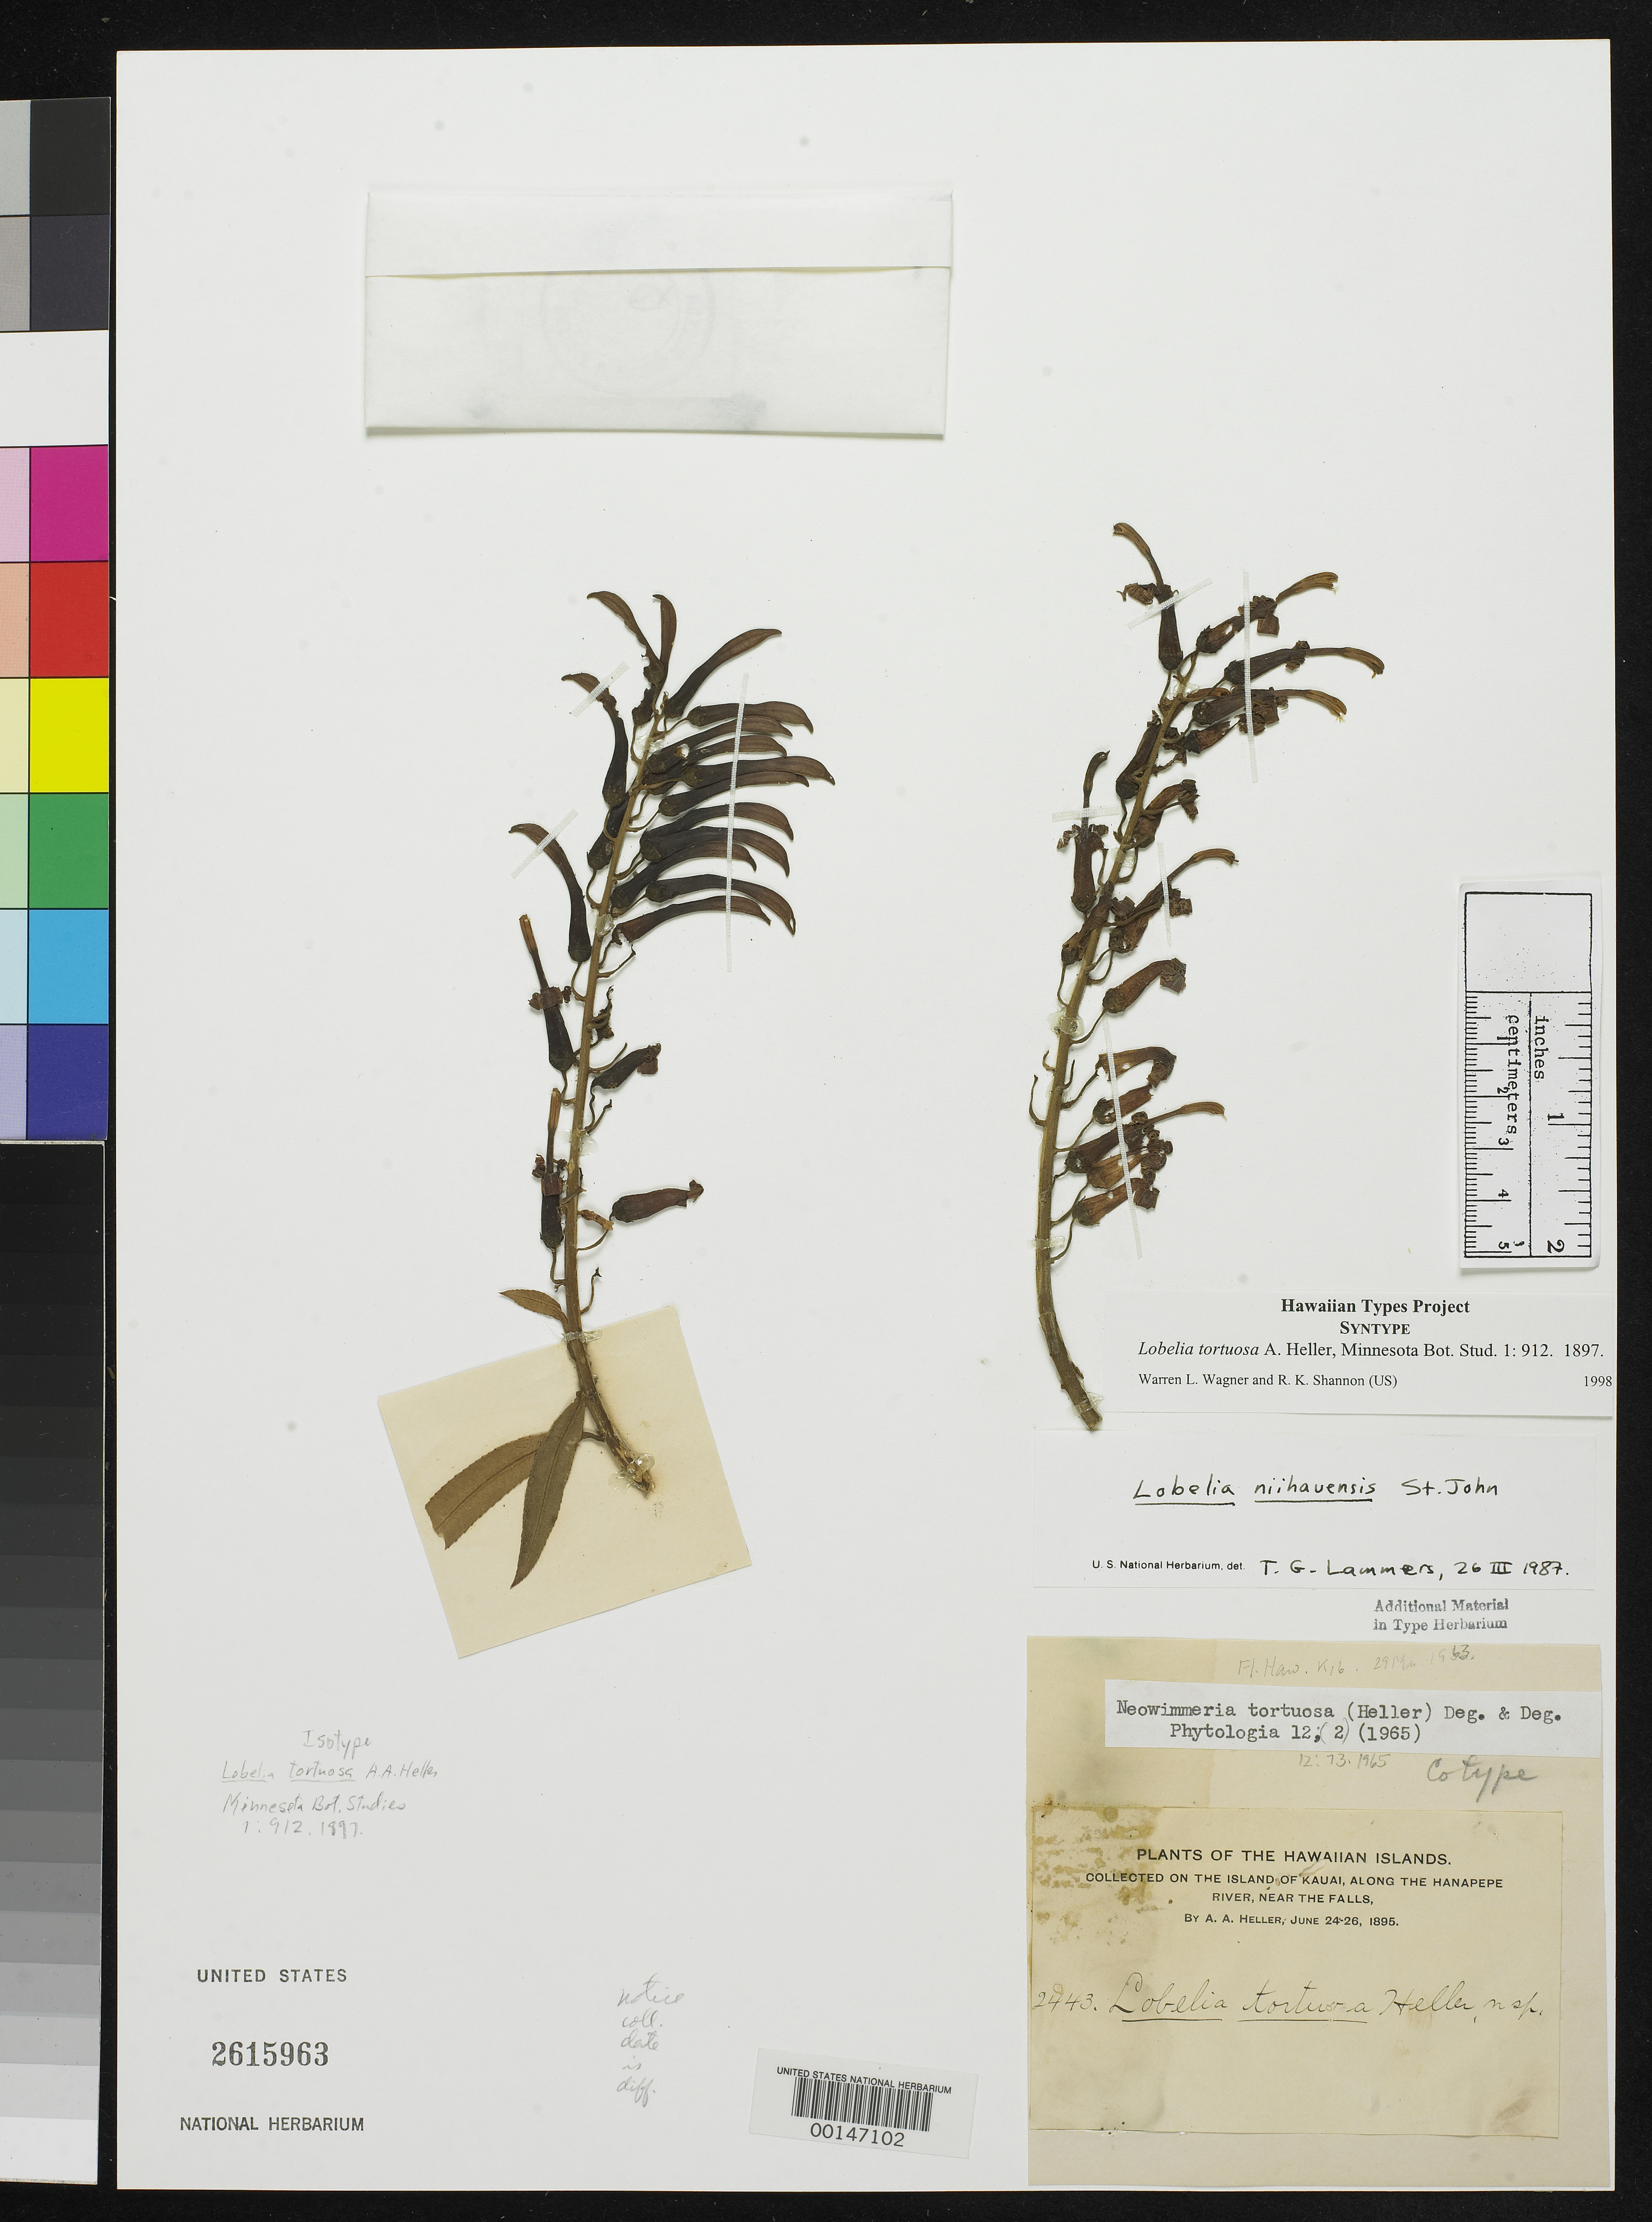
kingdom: Plantae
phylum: Tracheophyta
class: Magnoliopsida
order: Asterales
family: Campanulaceae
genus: Lobelia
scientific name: Lobelia tortuosa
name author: A. Heller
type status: Isotype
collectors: A. A. Heller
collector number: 2443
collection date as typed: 24 Jun 1895 to 26 Jun 1895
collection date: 1895-06-24/1895-06-26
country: United States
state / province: Hawaii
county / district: Kauai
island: Kaua'i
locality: Along Hanapepe River.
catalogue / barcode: US 2615963